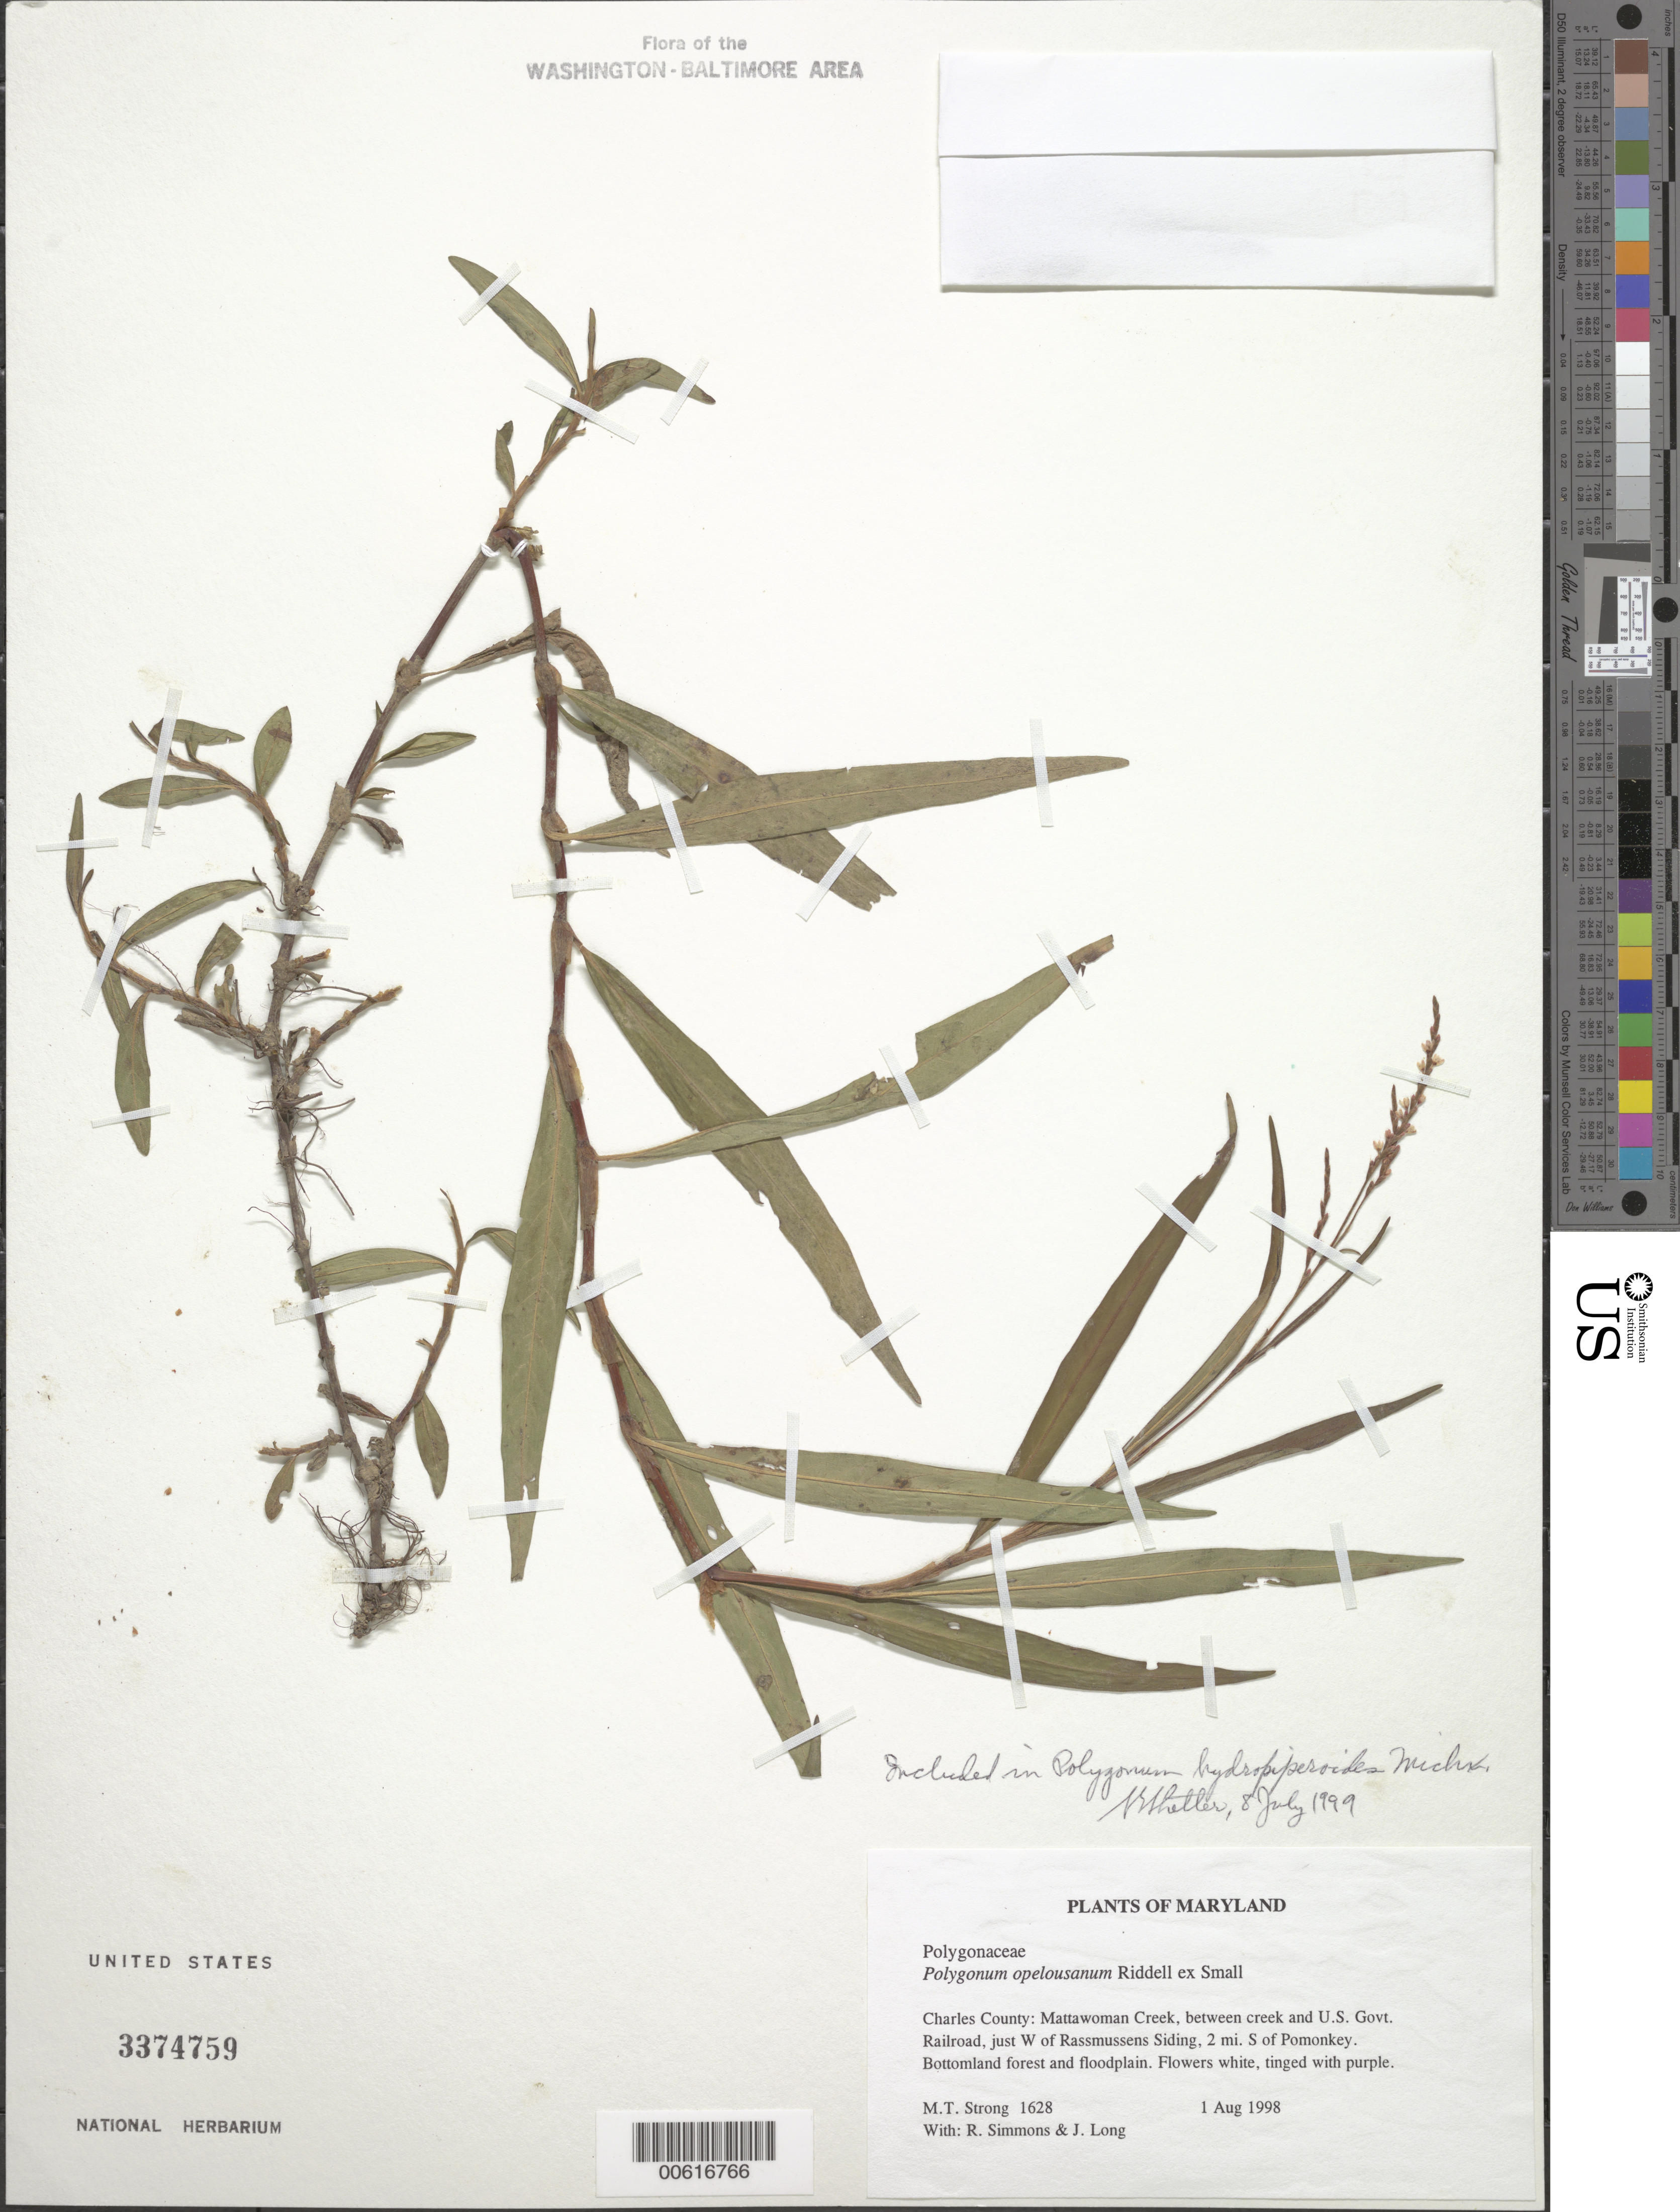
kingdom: Plantae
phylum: Tracheophyta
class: Magnoliopsida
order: Caryophyllales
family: Polygonaceae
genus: Persicaria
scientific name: Persicaria hydropiperoides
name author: (Michx.) Small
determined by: Atha, D. E.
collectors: M. T. Strong, R. Simmons & J. Long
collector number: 1628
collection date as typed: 01 Aug 1998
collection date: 1998-08-01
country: United States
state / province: Maryland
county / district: Charles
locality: Mattawoman Creek, between creek and U.S. Govt. Railroad, just W of Rassmussens Siding, 2 mi. S of Pomonkey.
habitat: Bottomland forest and floodplain.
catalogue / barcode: US 3374759